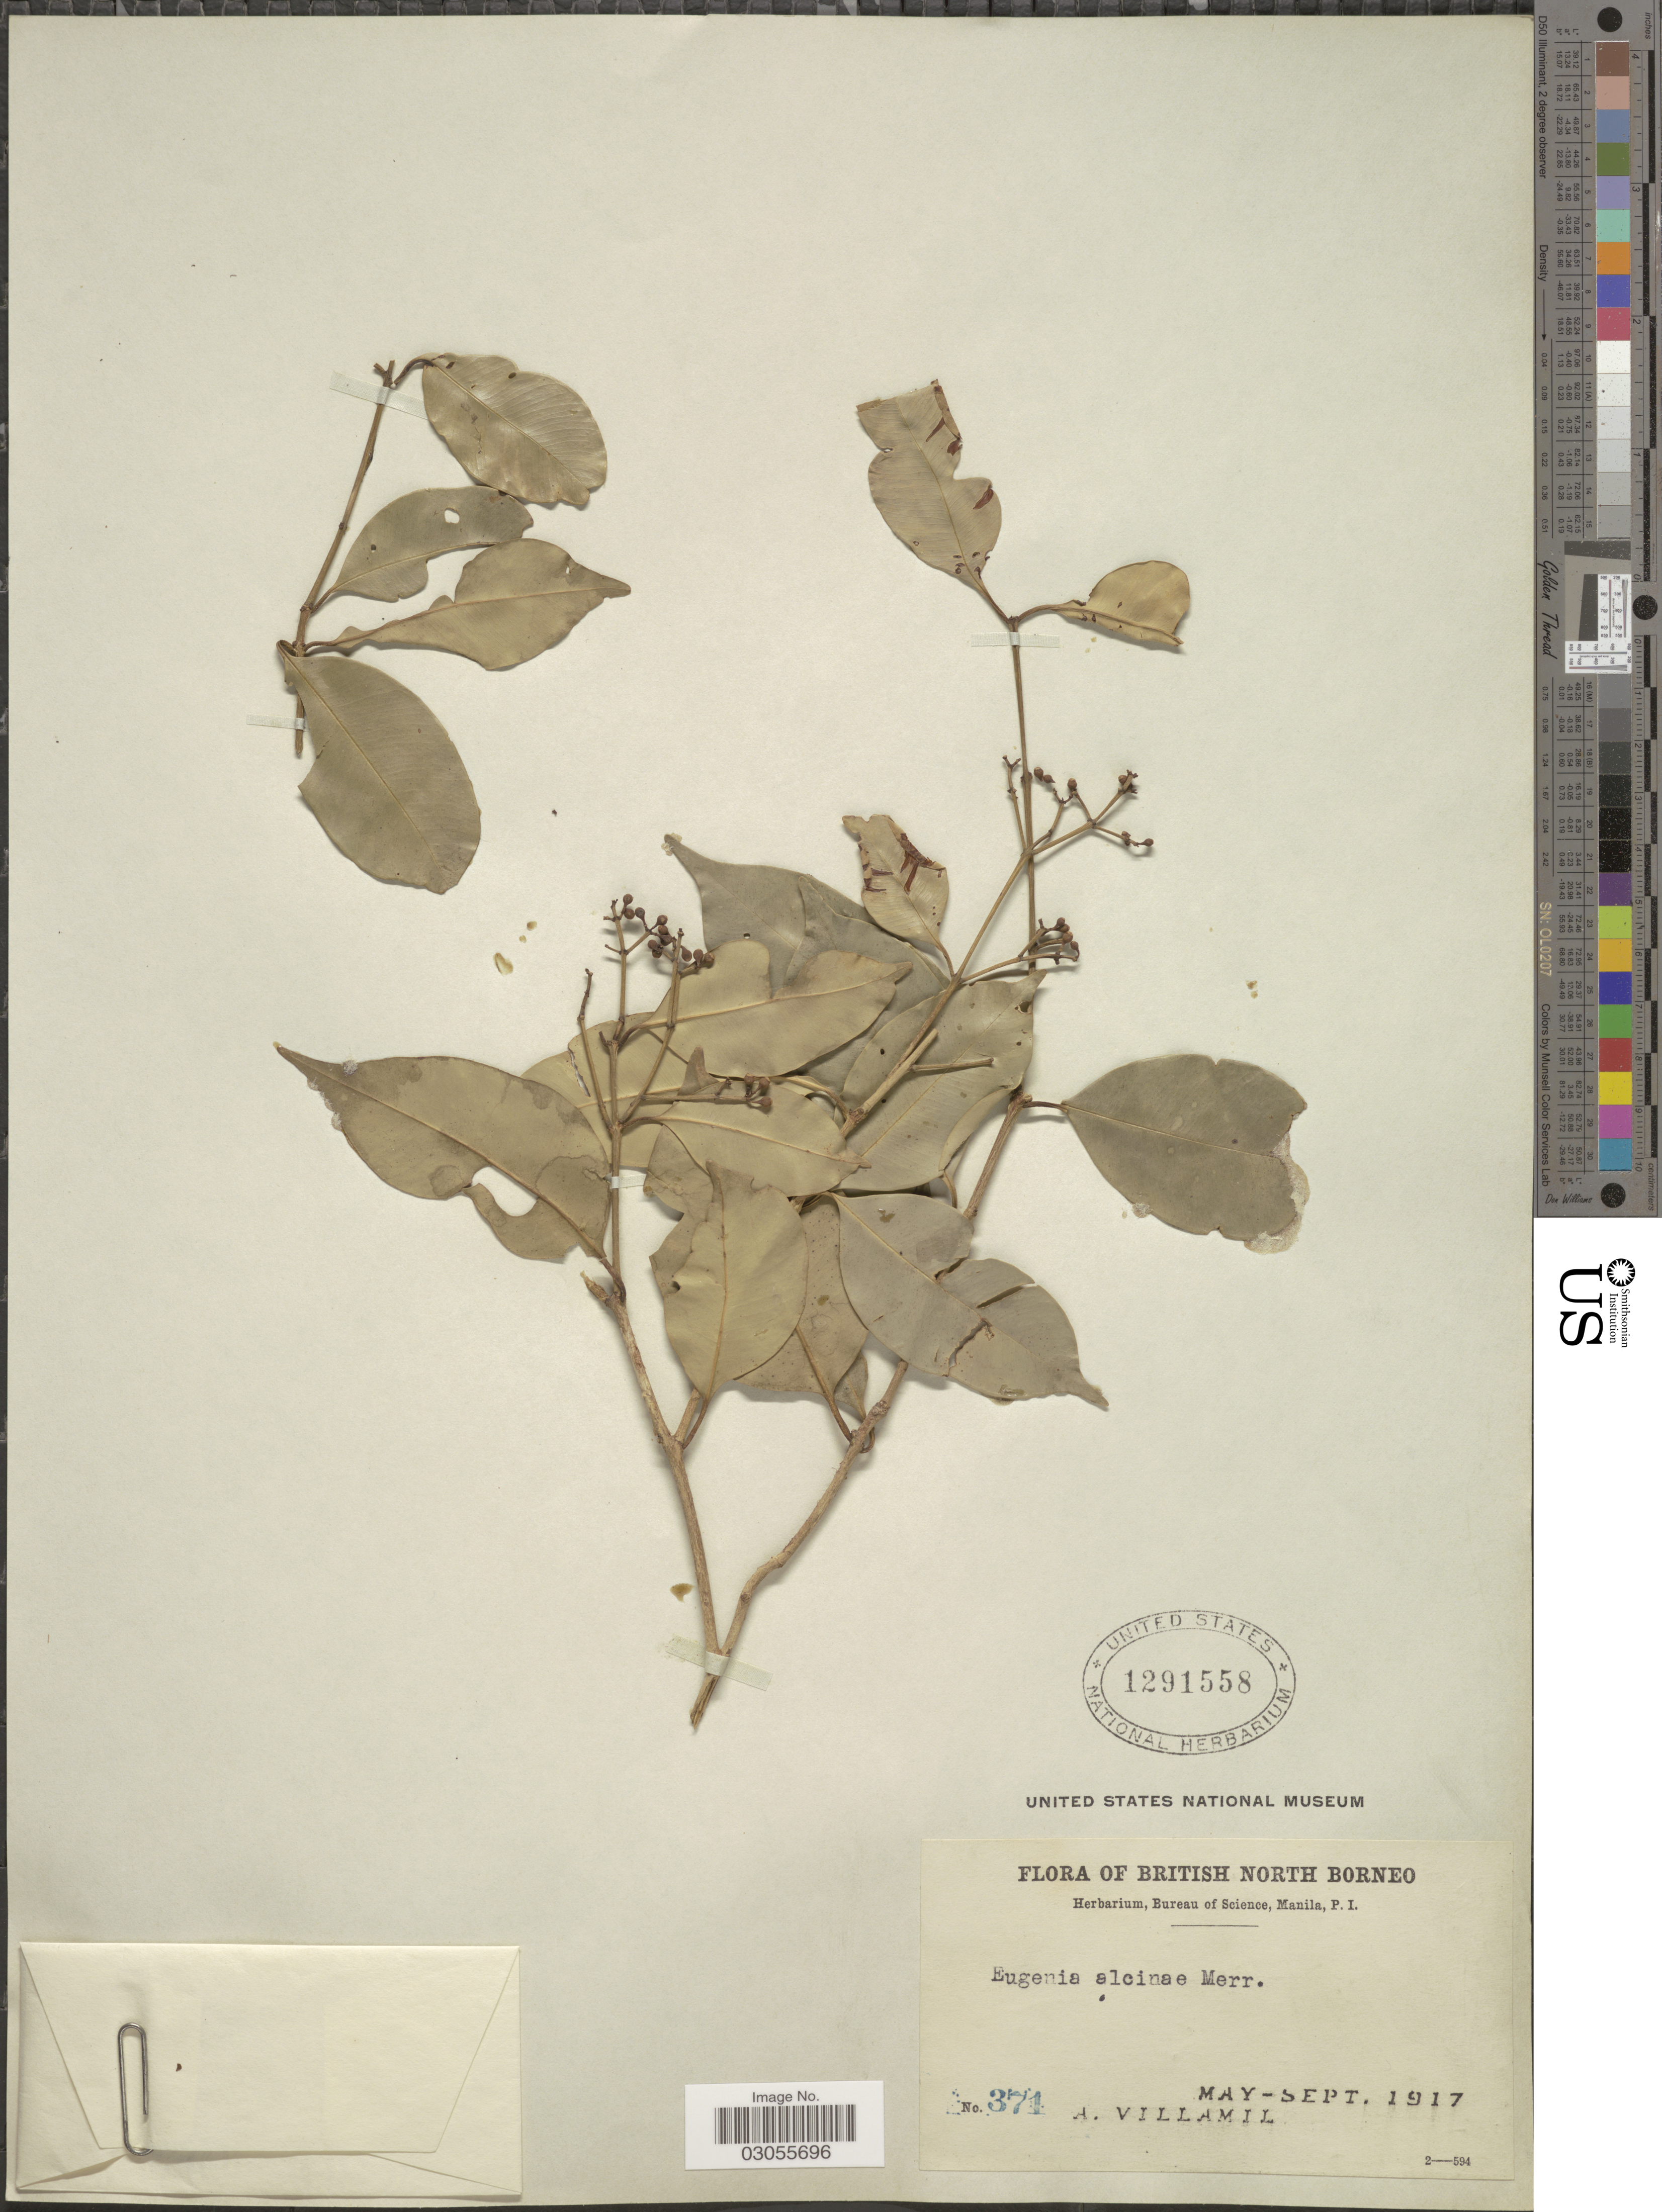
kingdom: Plantae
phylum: Tracheophyta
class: Magnoliopsida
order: Myrtales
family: Myrtaceae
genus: Syzygium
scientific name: Syzygium leucoxylon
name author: Korth.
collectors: A. Villamil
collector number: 371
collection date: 1917-05/1917-09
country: Malaysia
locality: British North Borneo.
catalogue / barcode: US 1291558